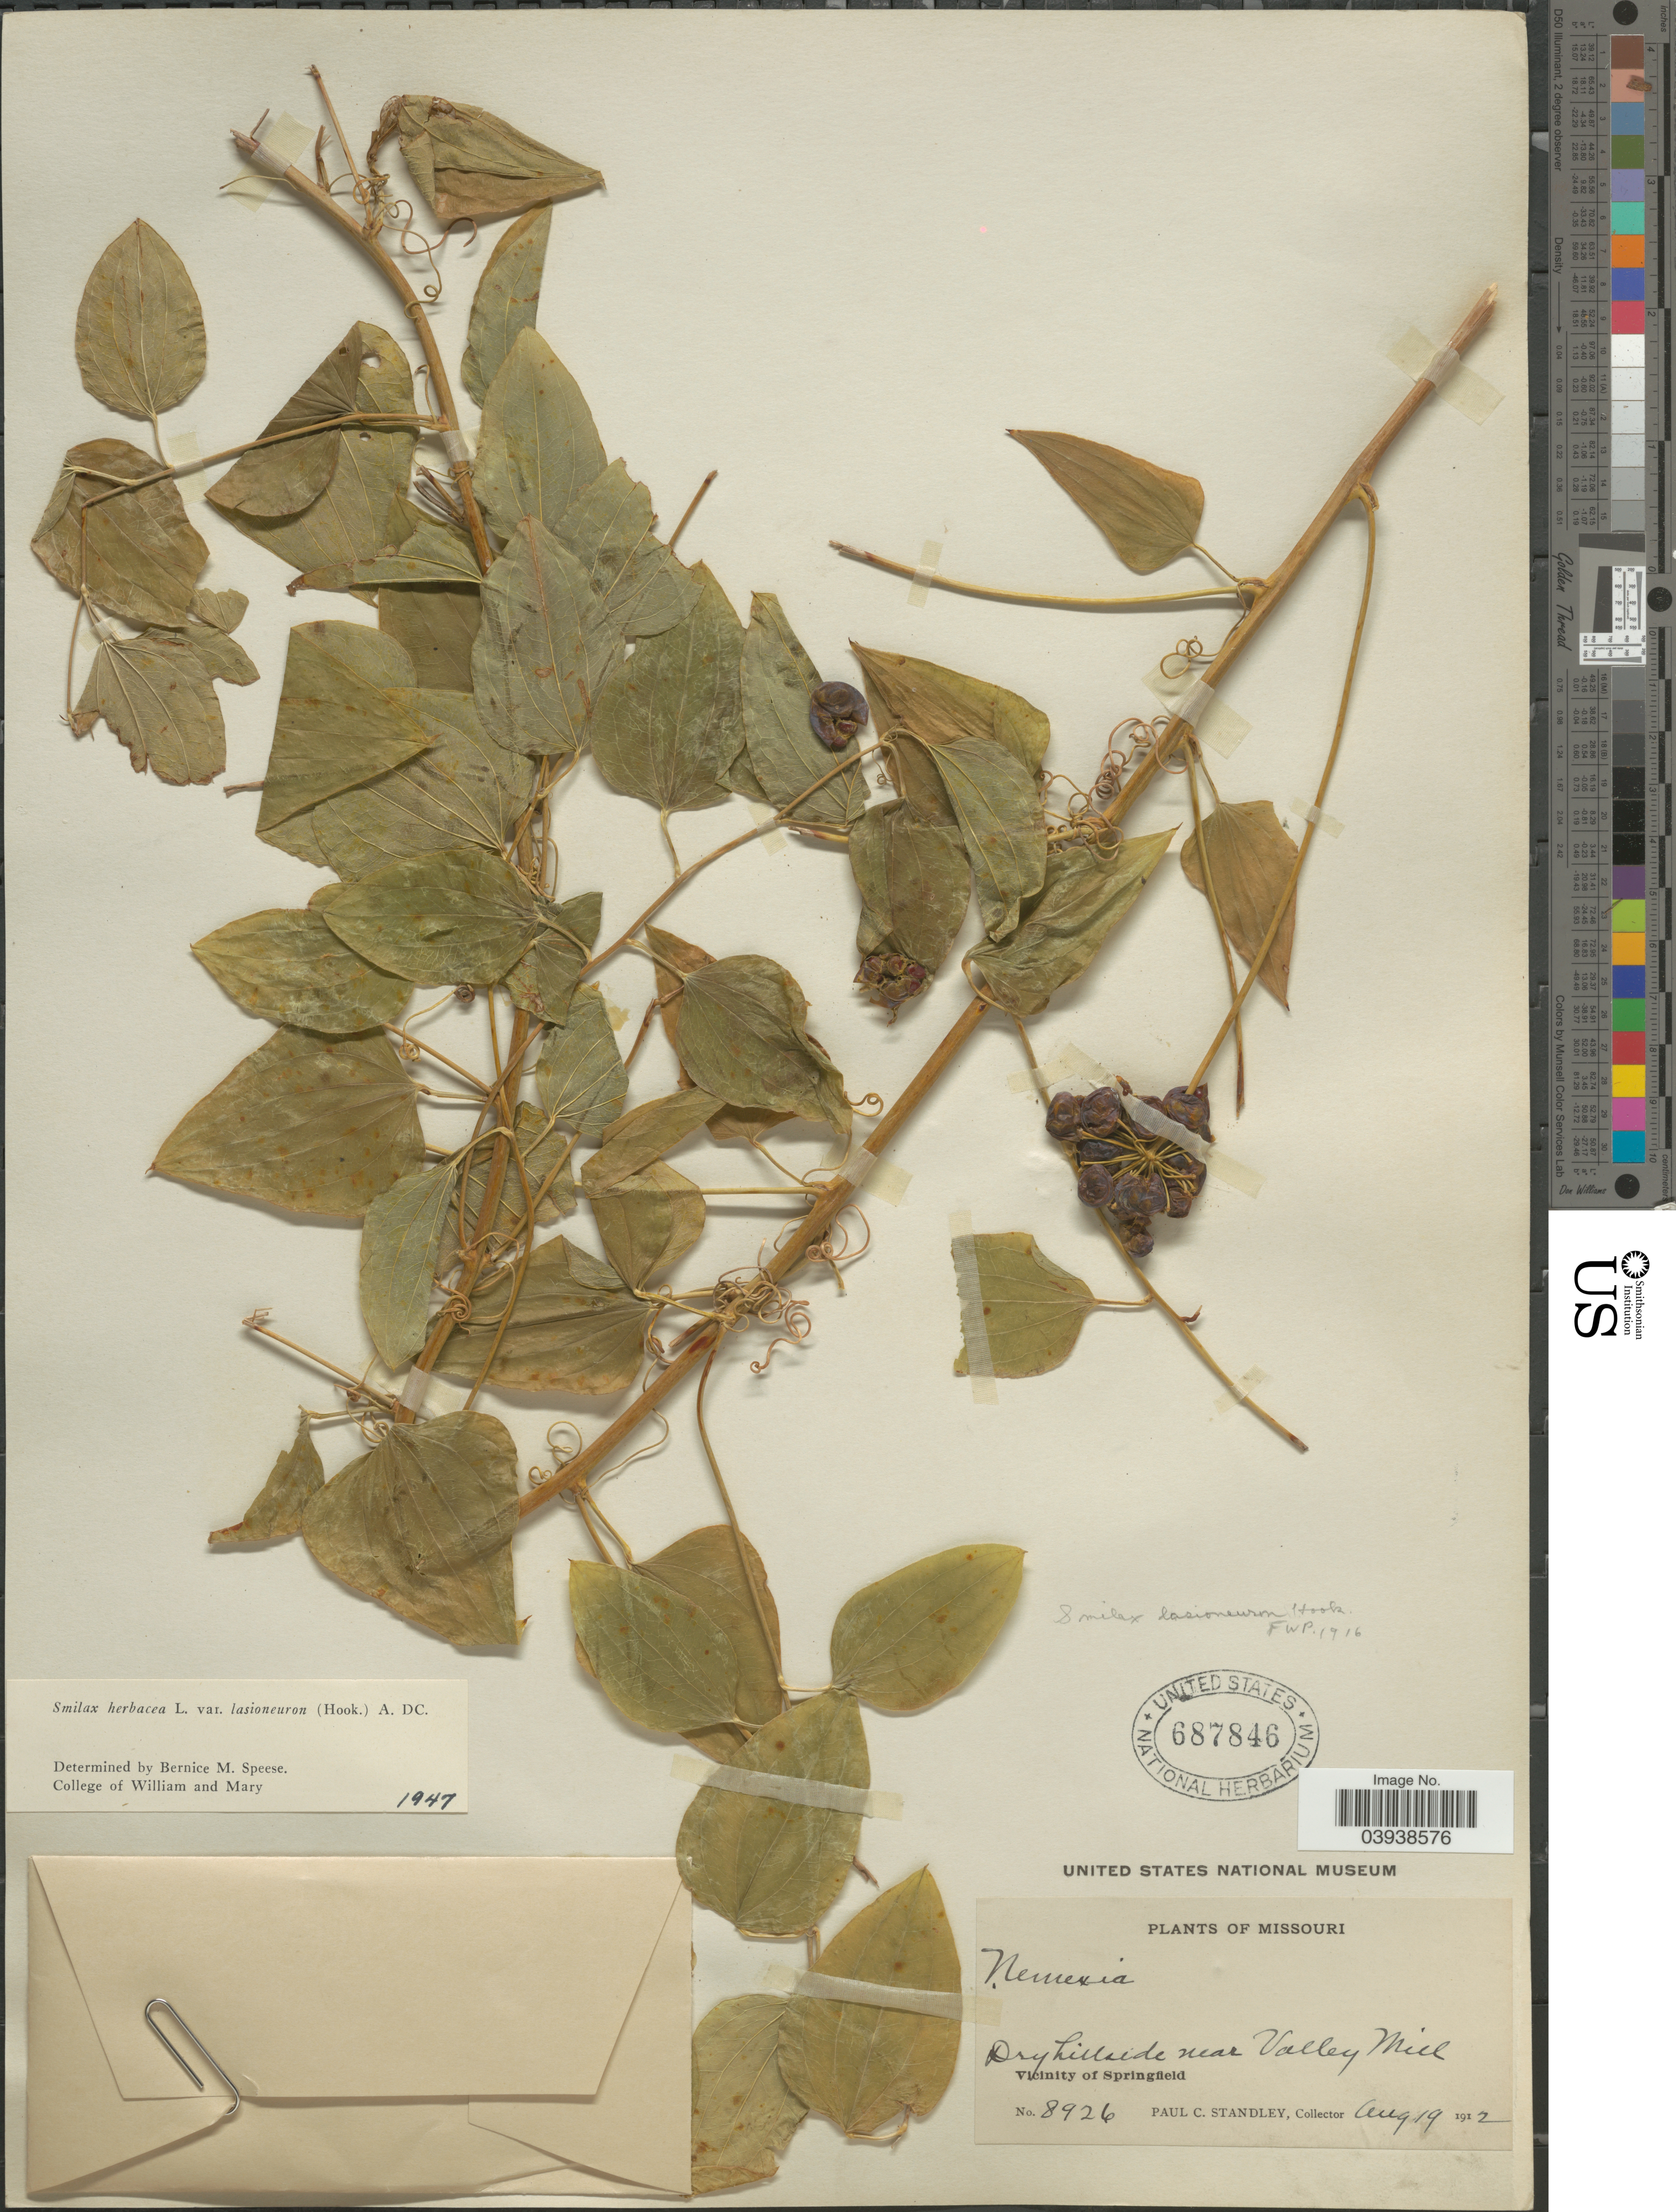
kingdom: Plantae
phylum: Tracheophyta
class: Liliopsida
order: Liliales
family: Smilacaceae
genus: Smilax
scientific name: Smilax herbacea var. lasioneuron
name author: (Hook.) A. DC.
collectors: P. C. Standley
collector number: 8926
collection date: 1912-08-19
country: United States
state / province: Missouri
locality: Dry hillside near Valley Mill. Vicinity of Springfield.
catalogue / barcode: US 687846